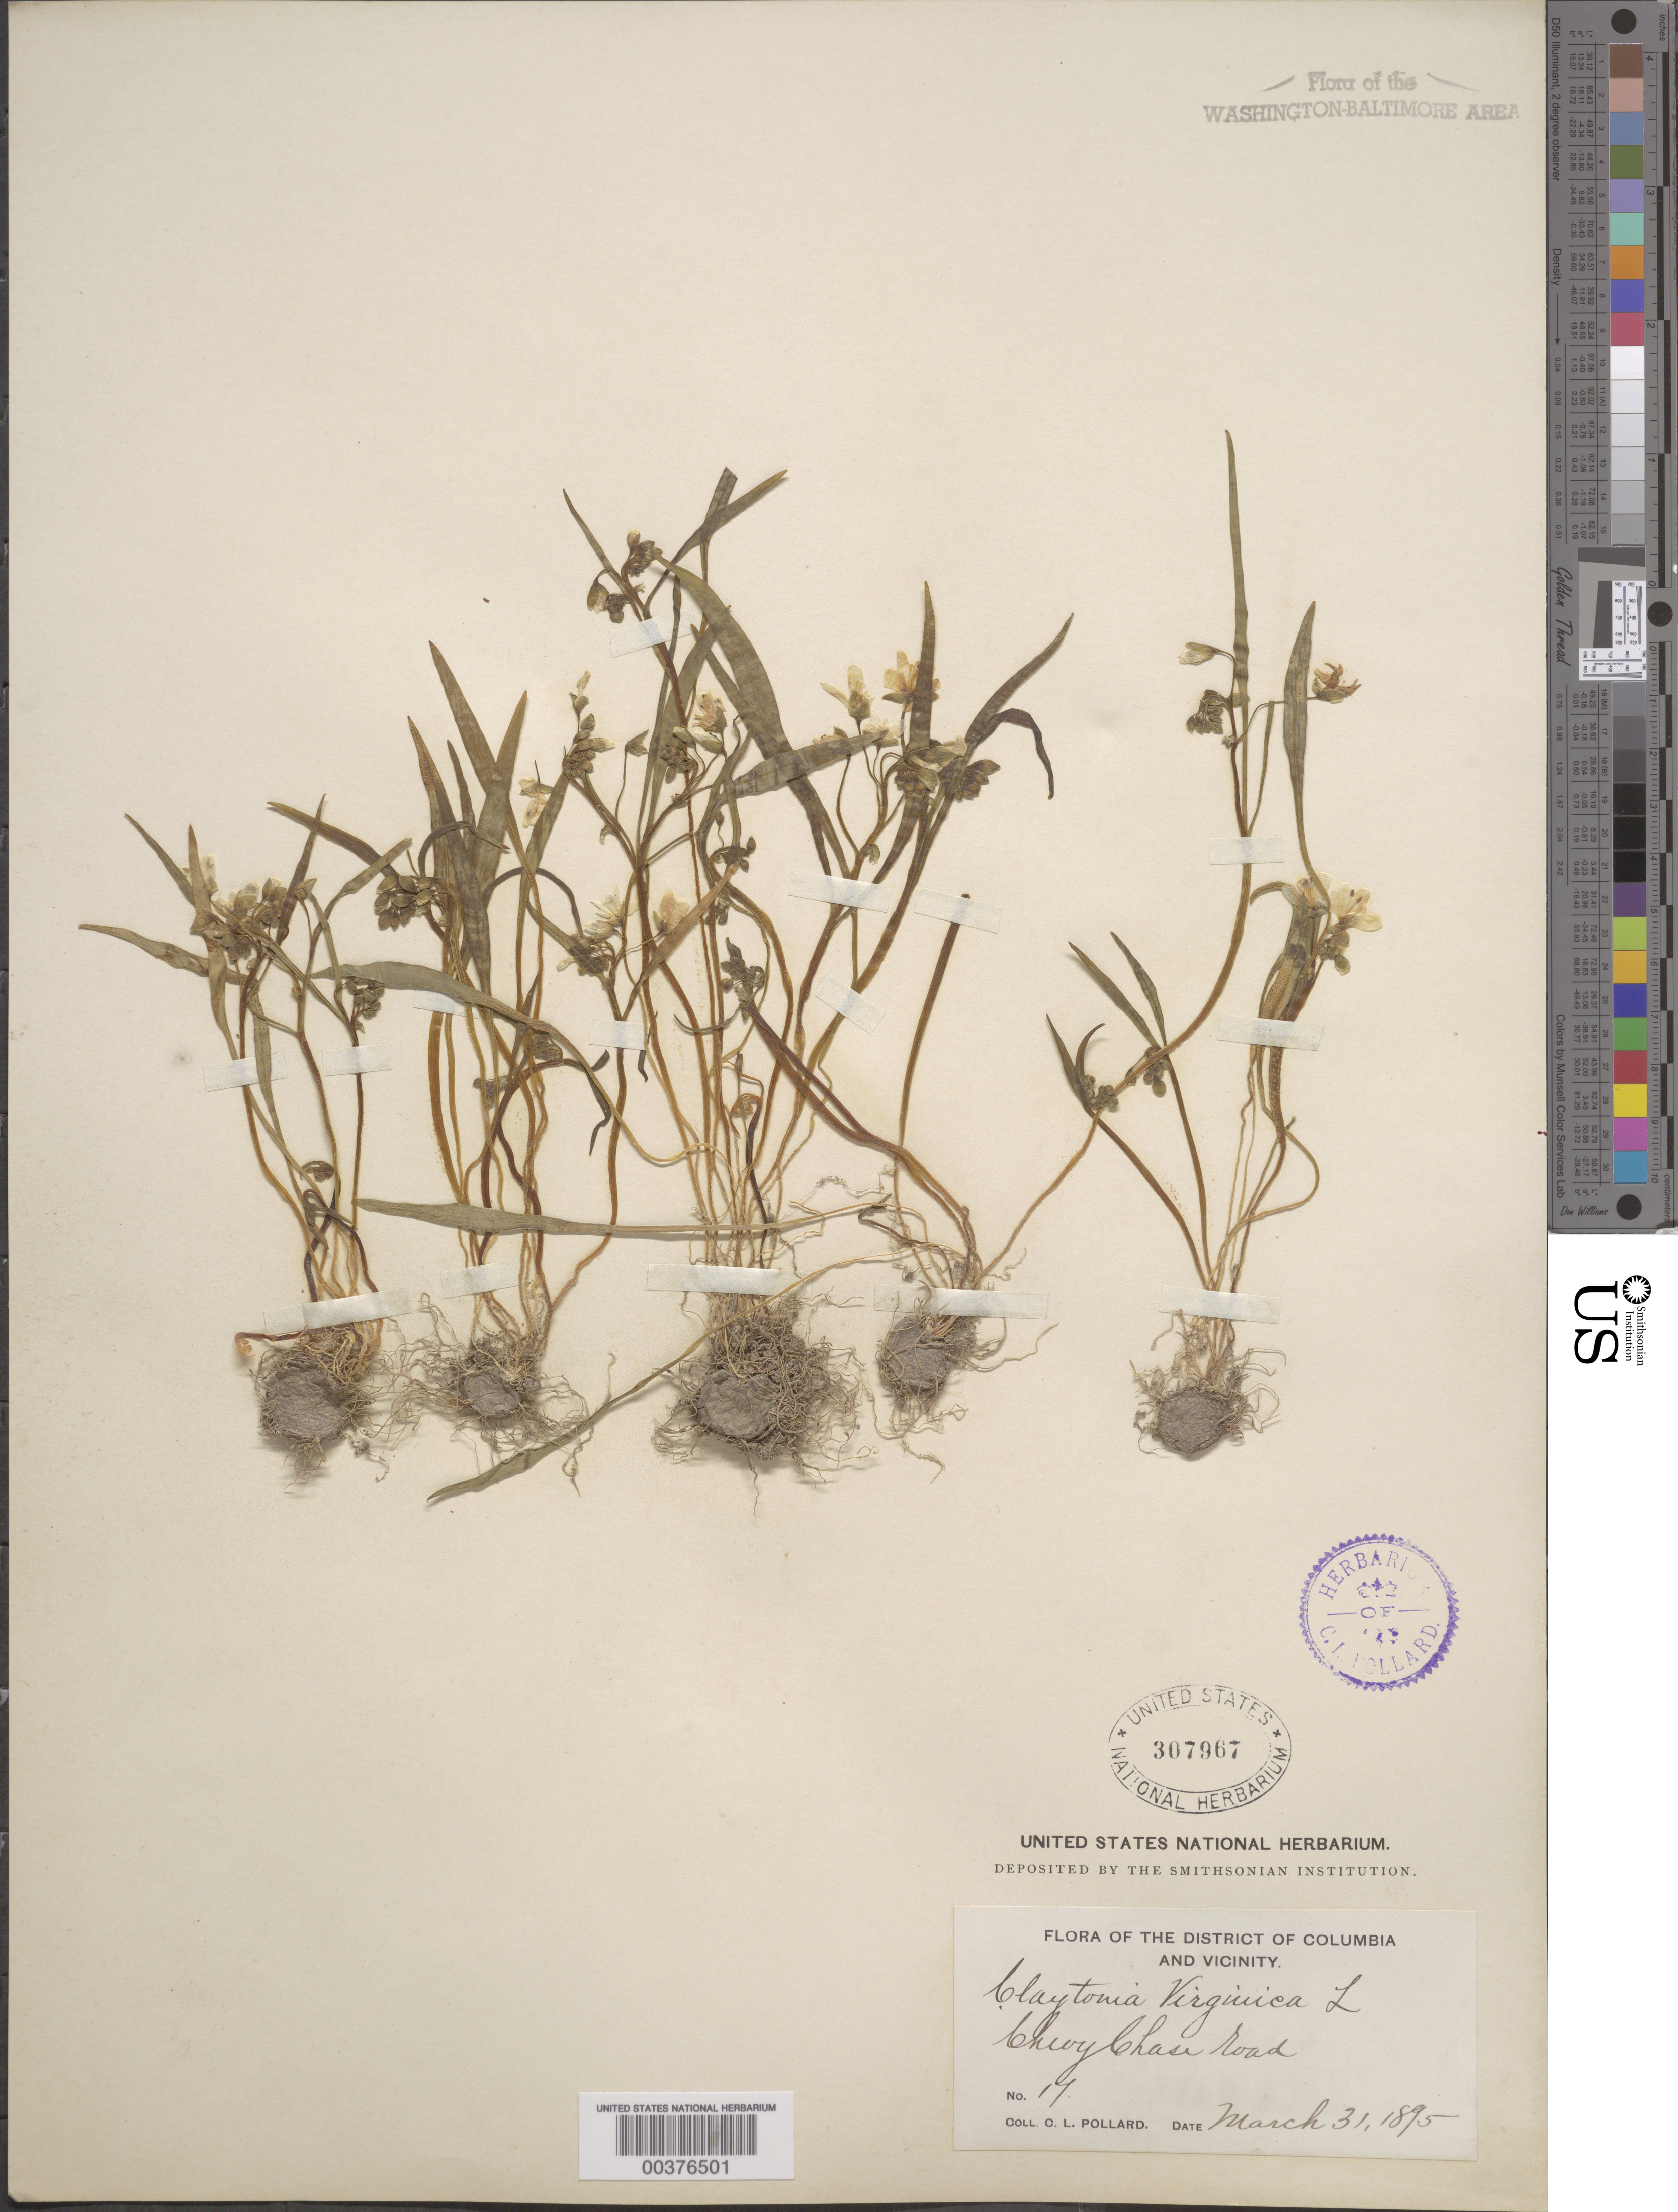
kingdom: Plantae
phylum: Tracheophyta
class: Magnoliopsida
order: Caryophyllales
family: Montiaceae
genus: Claytonia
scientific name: Claytonia virginica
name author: L.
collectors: C. L. Pollard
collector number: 17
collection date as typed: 31 Mar 1895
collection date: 1895-03-31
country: United States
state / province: District of Columbia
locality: Chevy Chase road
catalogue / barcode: US 307967